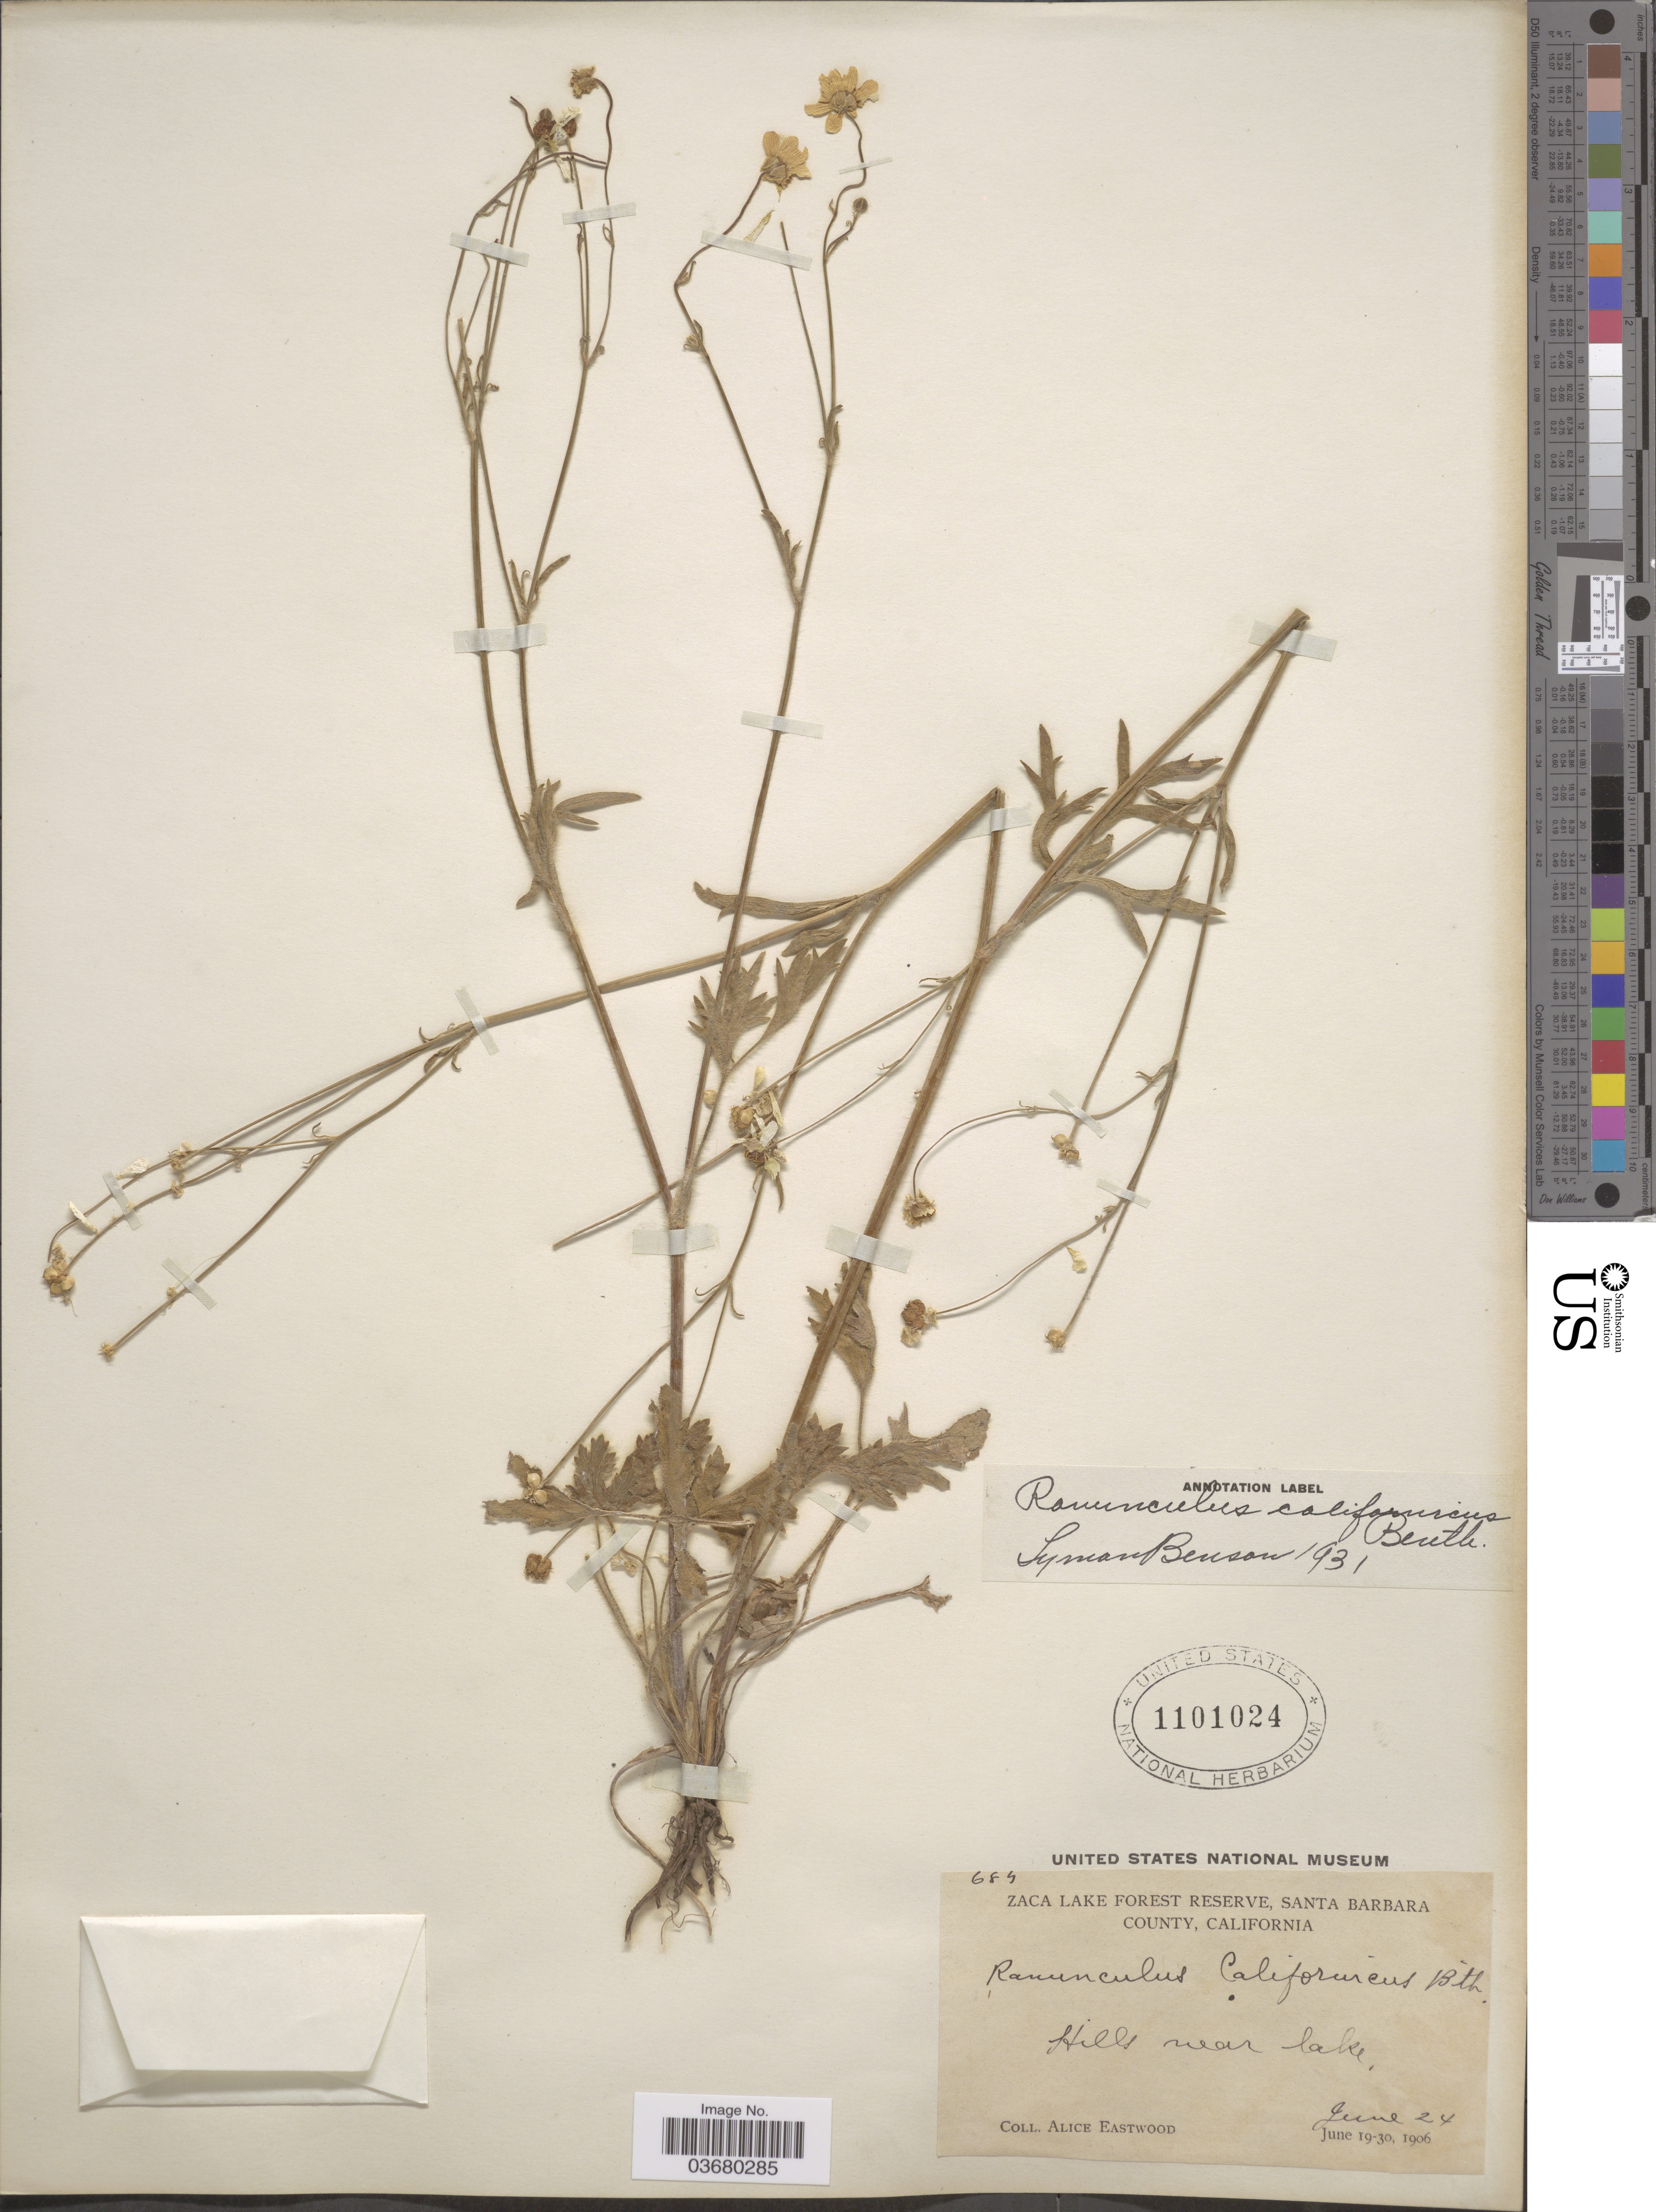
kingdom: Plantae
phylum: Tracheophyta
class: Magnoliopsida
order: Ranunculales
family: Ranunculaceae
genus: Ranunculus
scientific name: Ranunculus californicus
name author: Benth.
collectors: A. Eastwood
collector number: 683*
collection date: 1906-06-24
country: United States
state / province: California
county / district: Santa Barbara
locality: Zaca Lake Forest Reserve, Santa Barbara County. Hills near lake.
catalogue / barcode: US 1101024